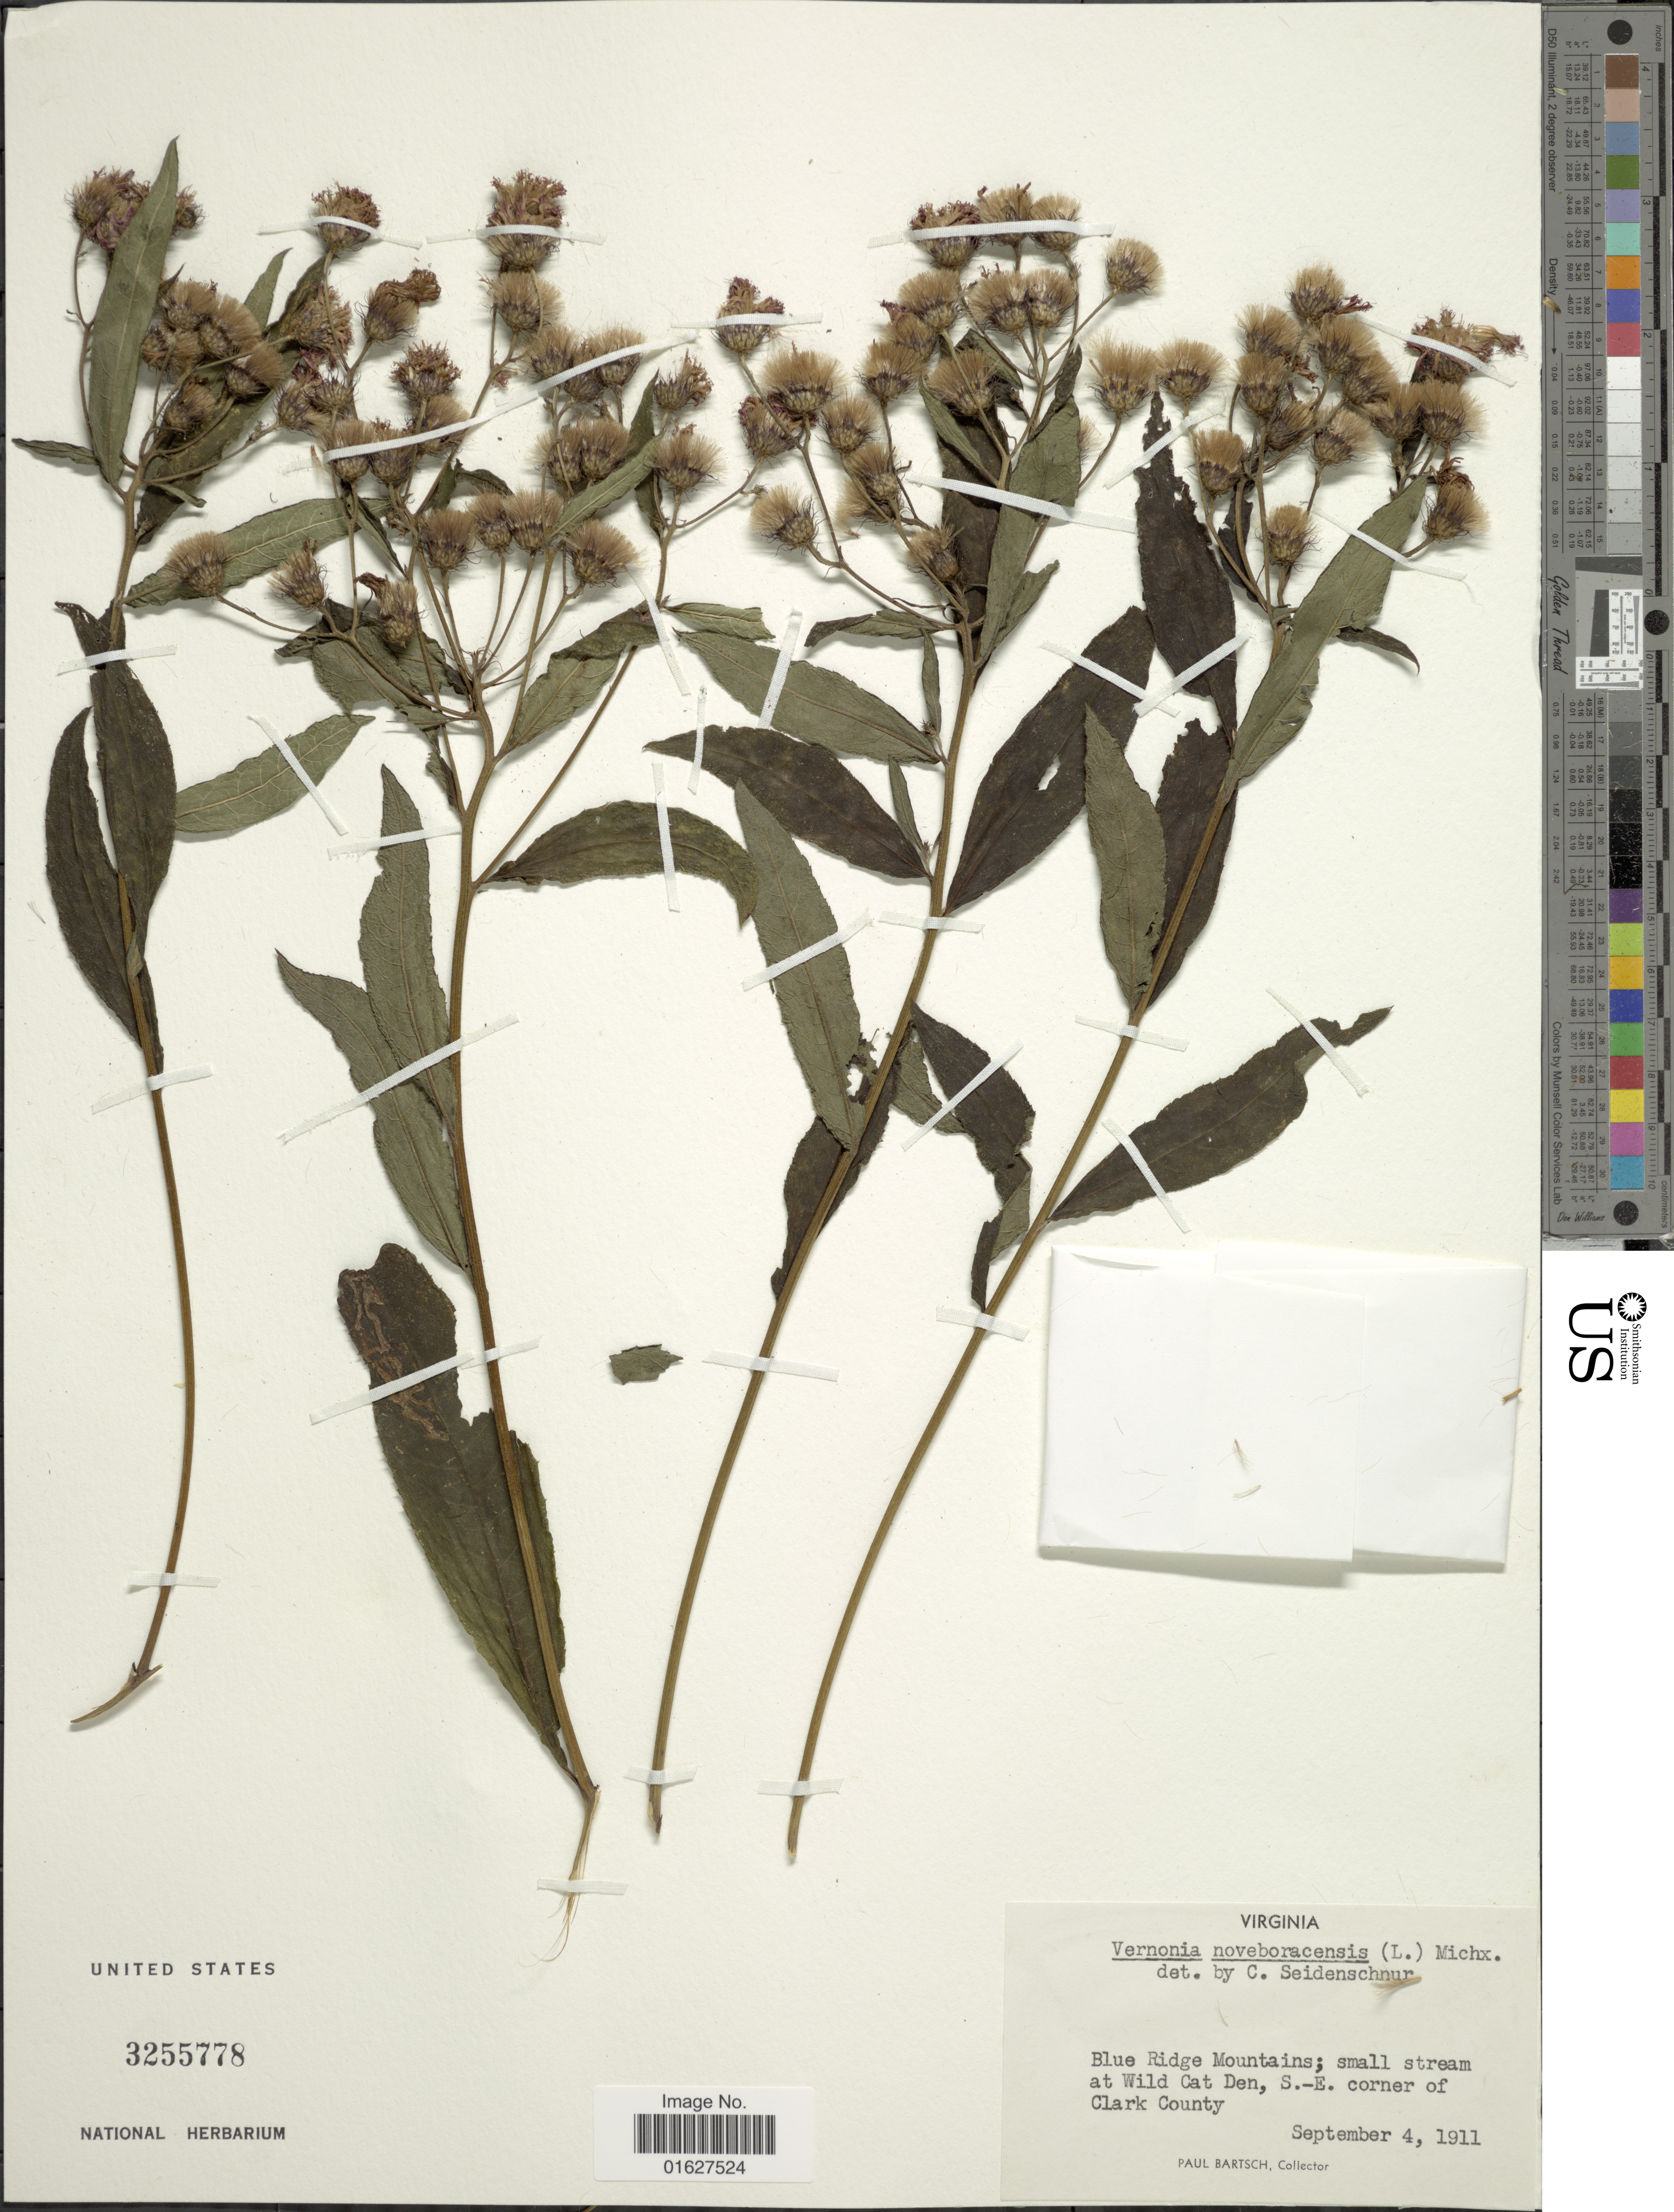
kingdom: Plantae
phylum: Tracheophyta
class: Magnoliopsida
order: Asterales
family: Asteraceae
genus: Vernonia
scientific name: Vernonia noveboracensis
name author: (L.) Michx.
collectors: P. Bartsch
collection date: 1911-09-04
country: United States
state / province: Virginia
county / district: Clarke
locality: Virginia. Blue Ridge Mountains; small stream at Wild Cat Den, S.E. corner of Clark County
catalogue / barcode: US 3255778